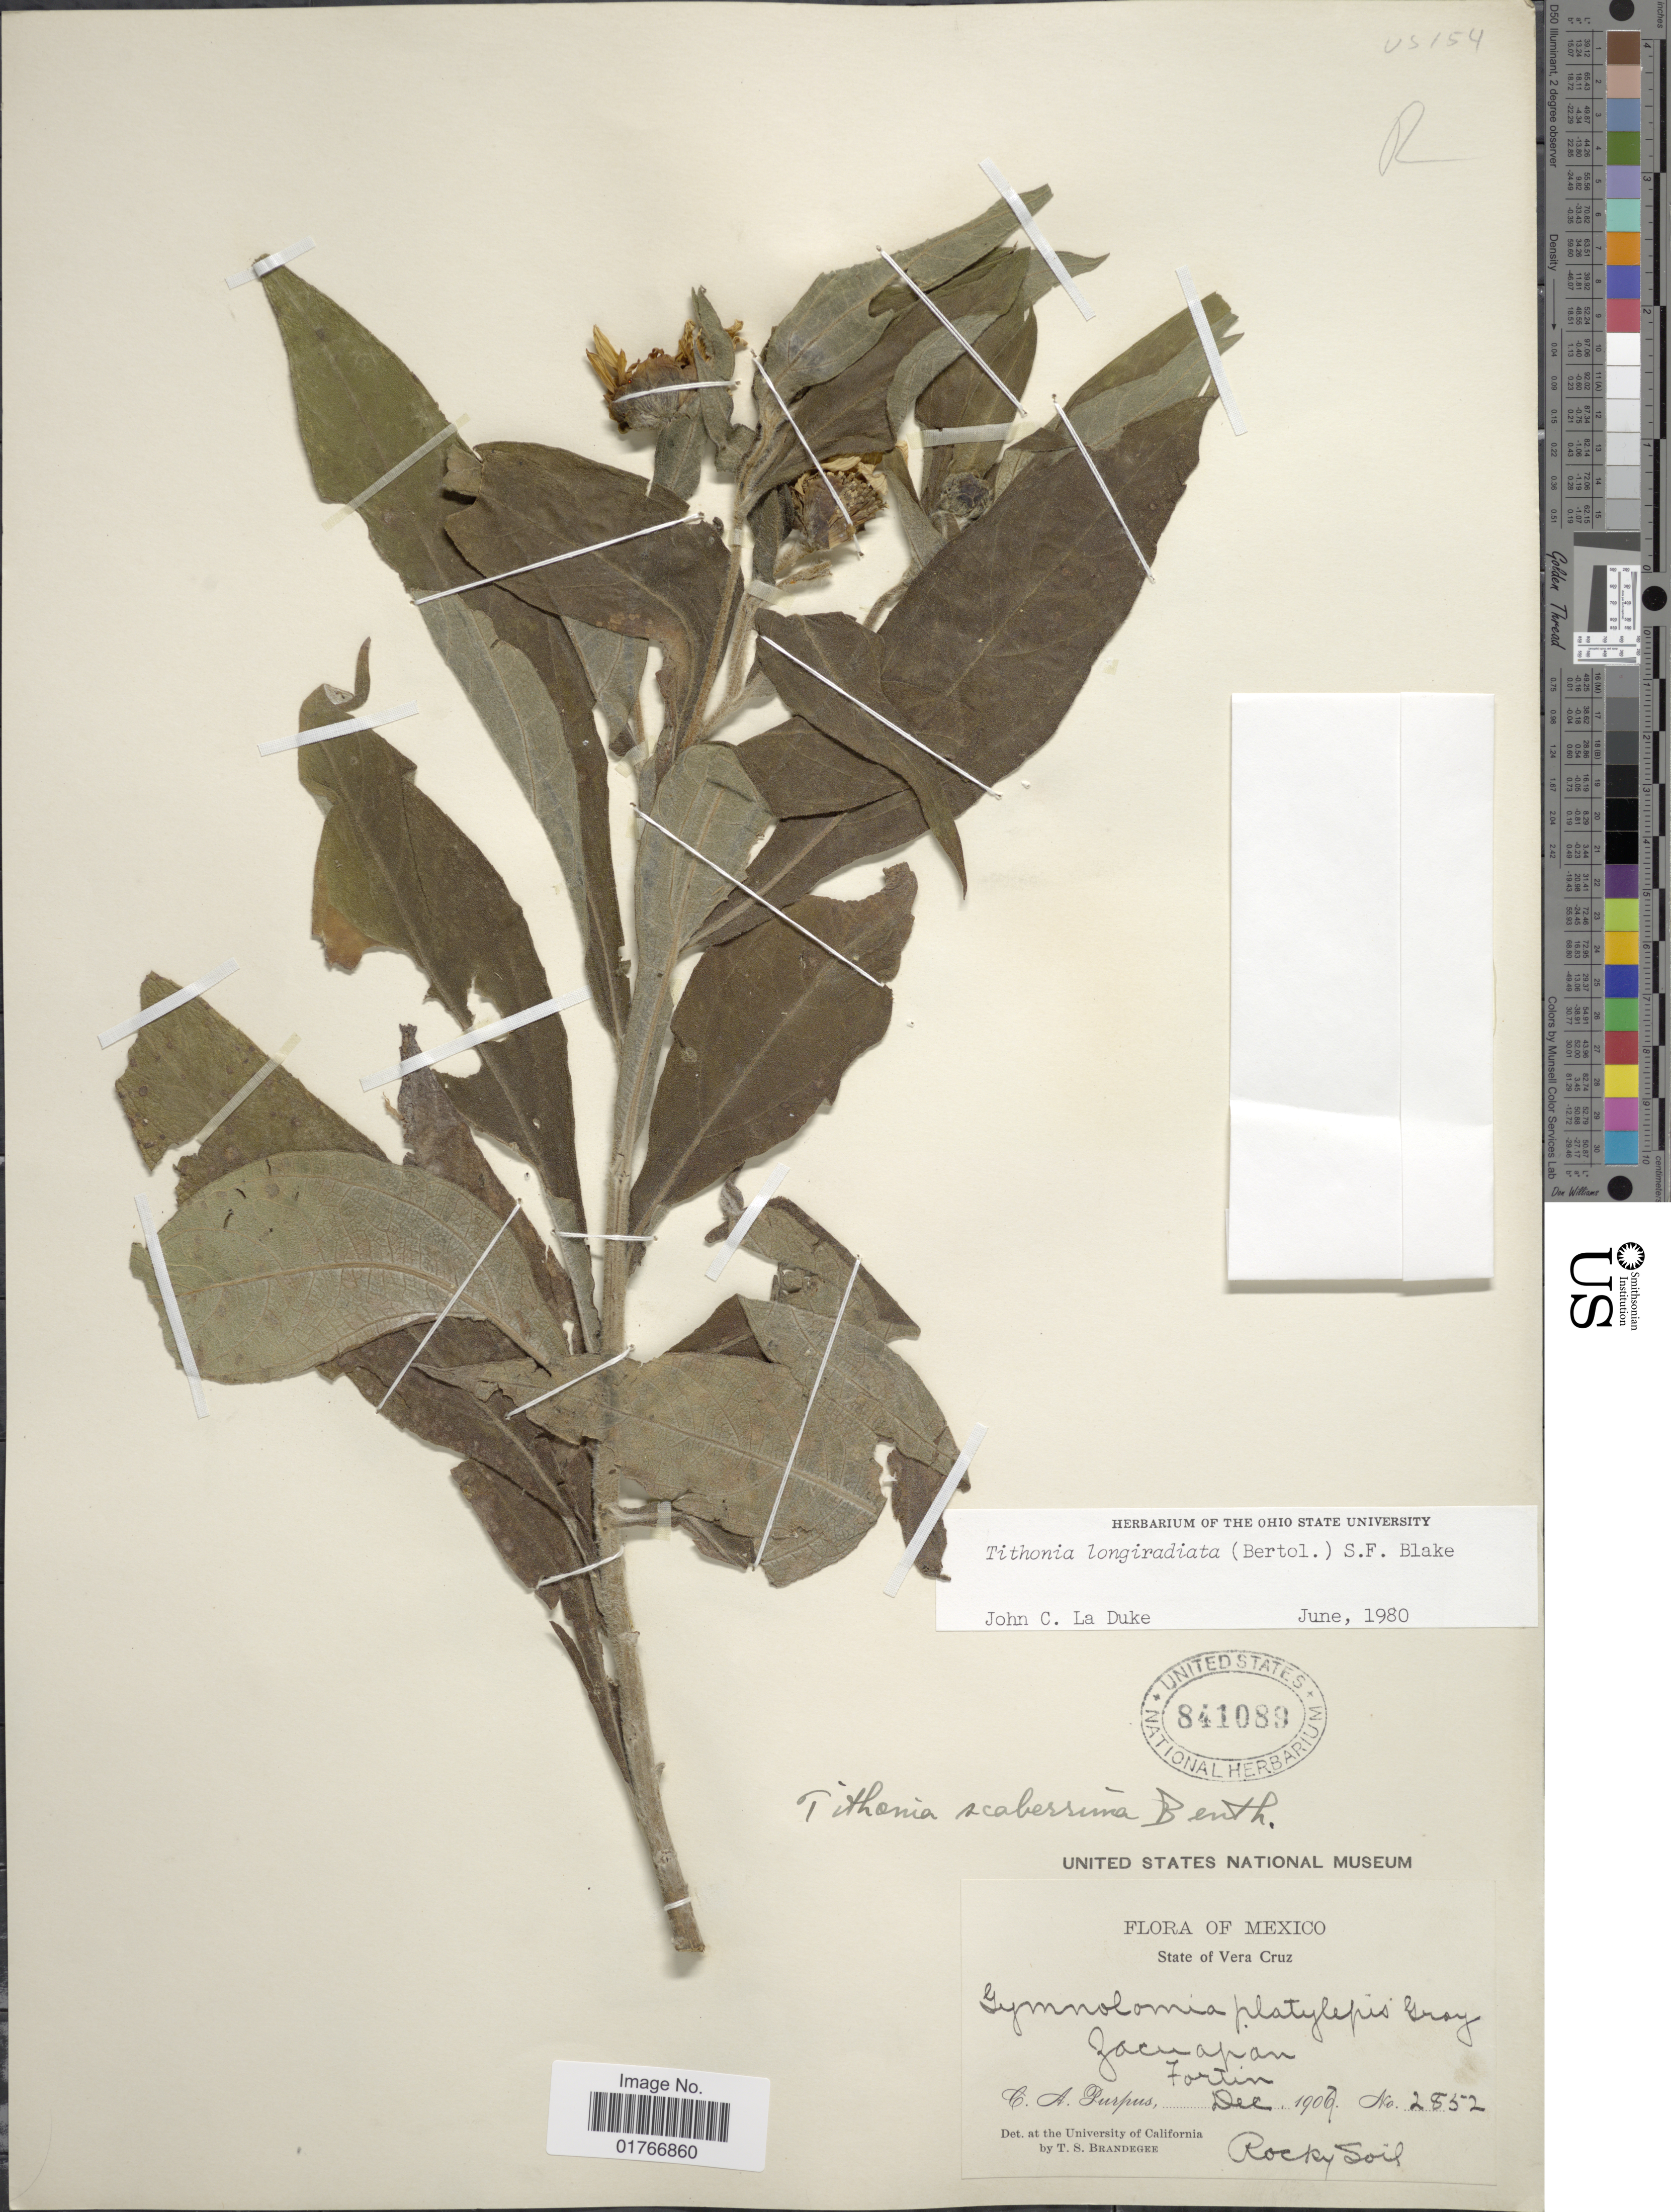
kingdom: Plantae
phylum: Tracheophyta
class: Magnoliopsida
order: Asterales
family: Asteraceae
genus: Tithonia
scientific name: Tithonia longiradiata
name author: (Bertol.) S.F. Blake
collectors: C. A. Purpus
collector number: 2852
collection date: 1907-12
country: Mexico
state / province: Veracruz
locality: State of Vera Cruz, Zacuapan, Fortin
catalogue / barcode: US 841089